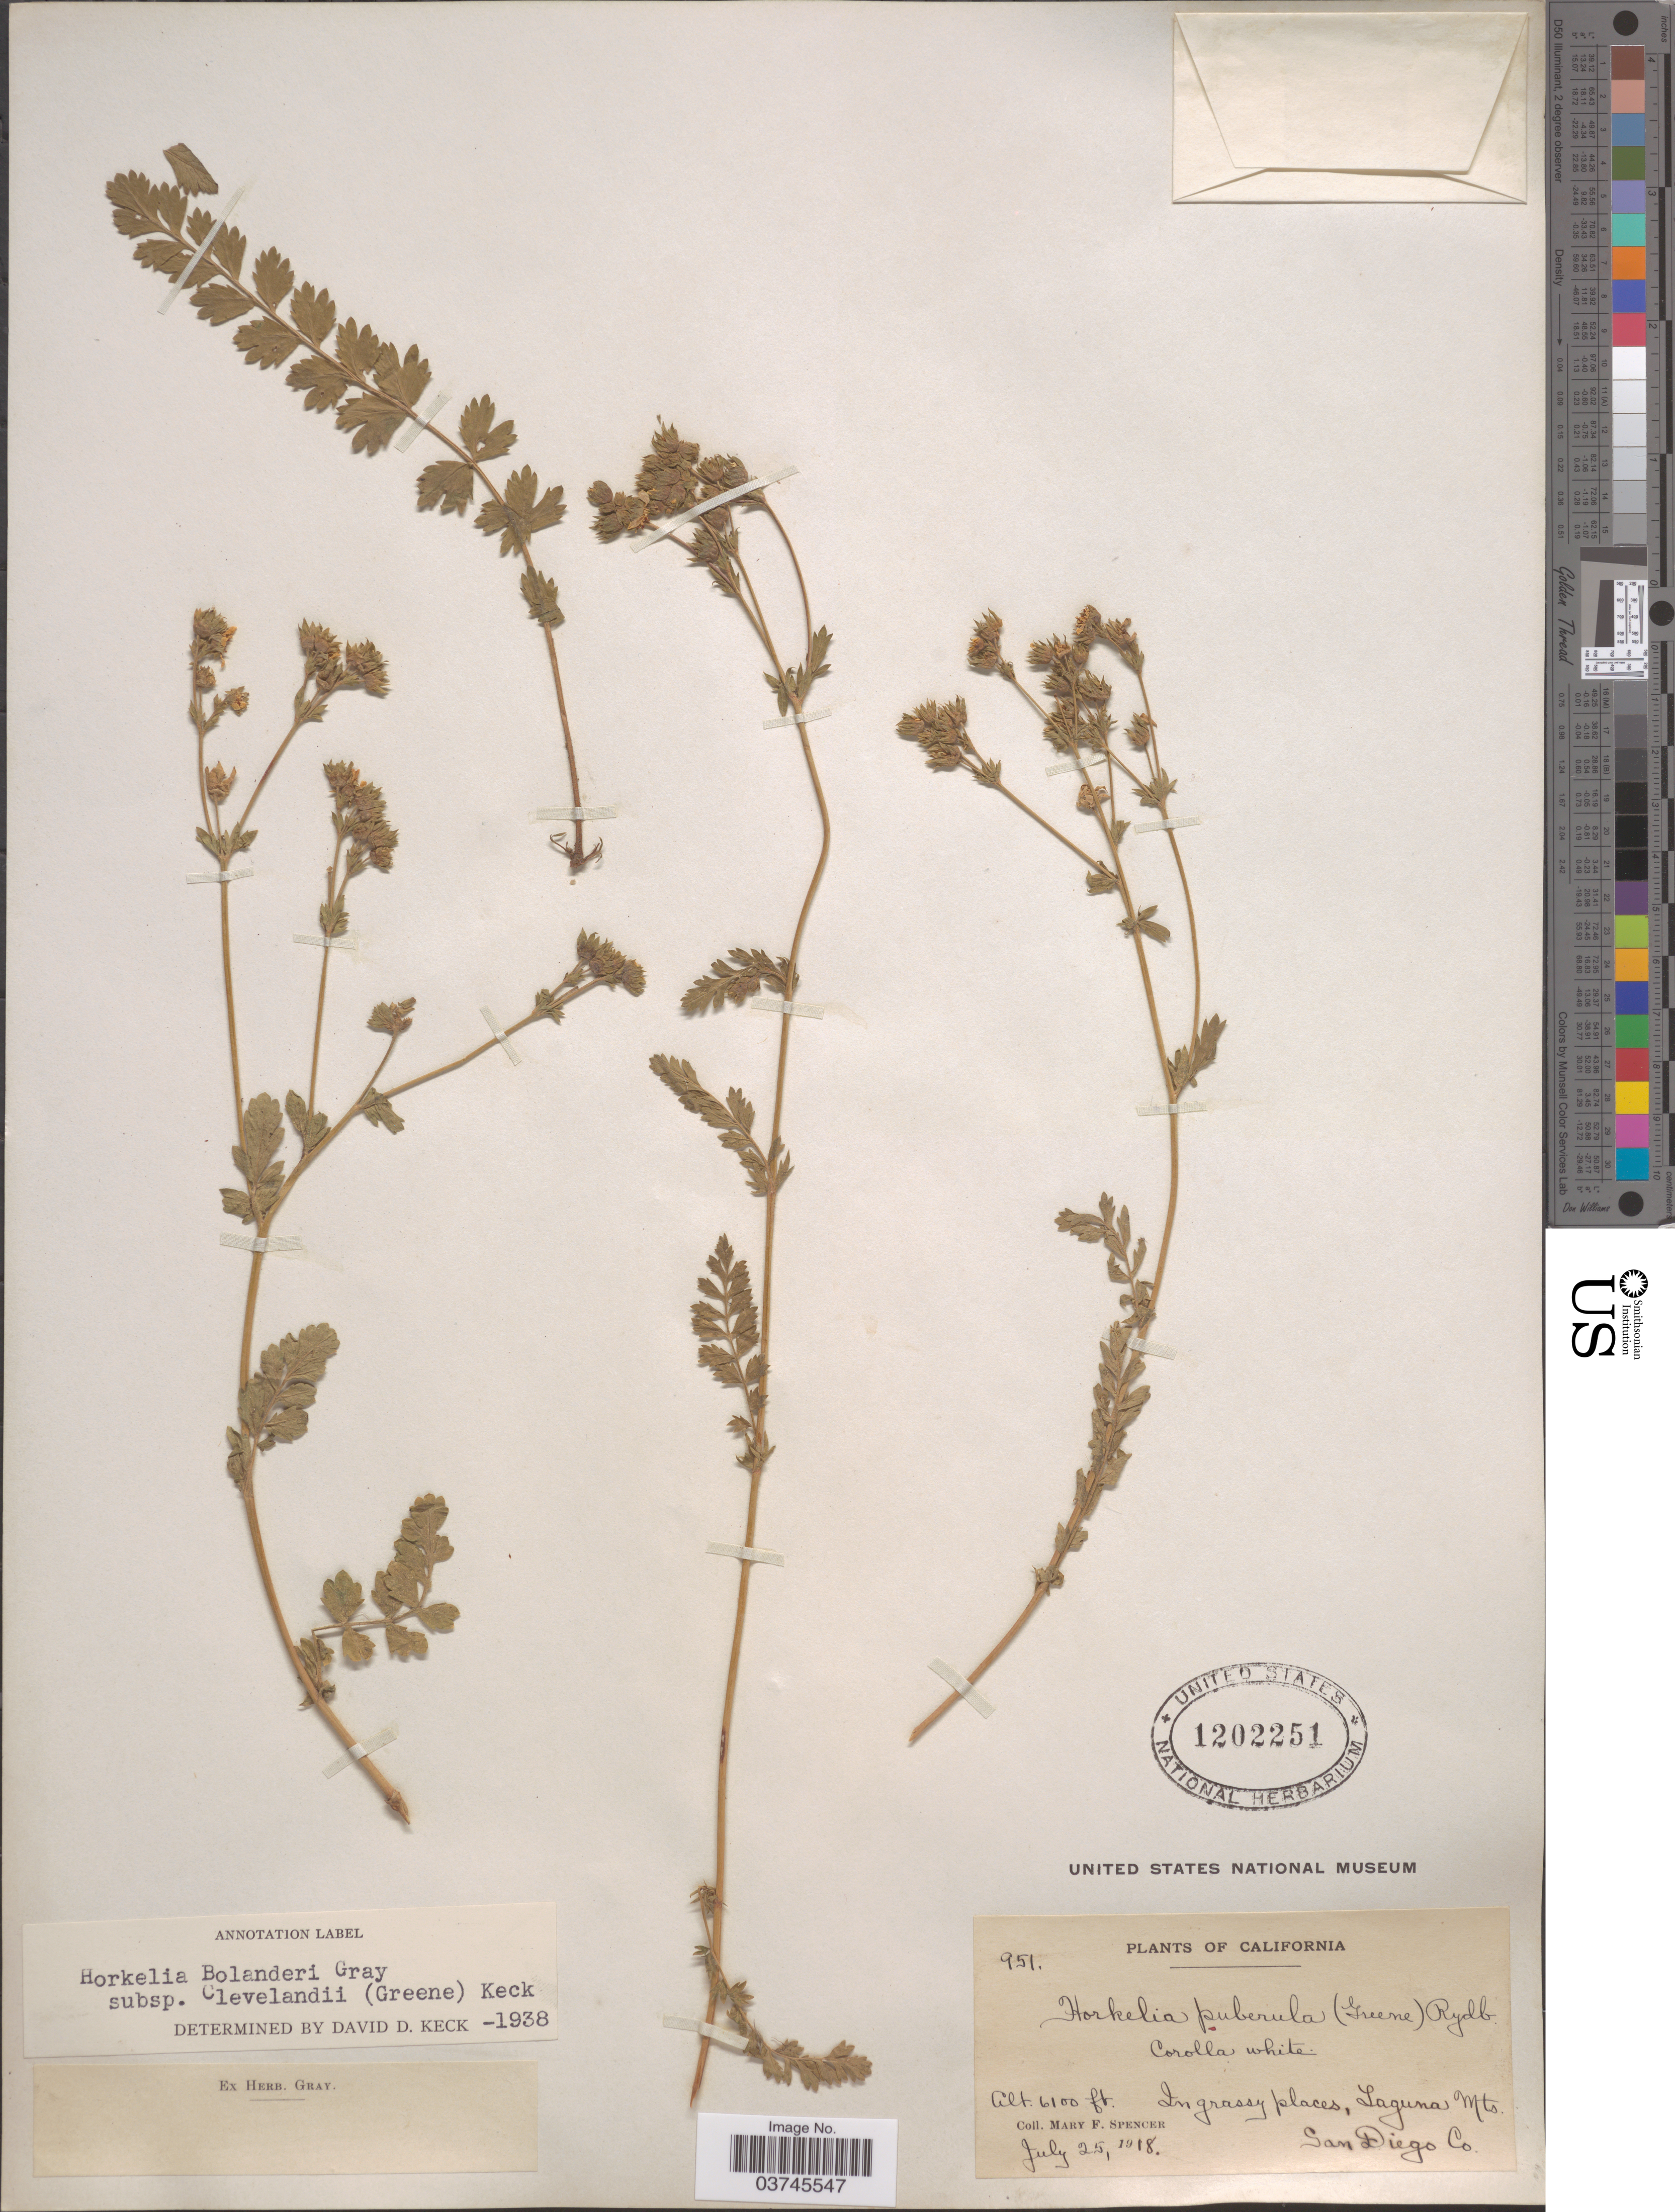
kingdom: Plantae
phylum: Tracheophyta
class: Magnoliopsida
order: Rosales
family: Rosaceae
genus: Potentilla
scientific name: Potentilla clevelandii var. clevelandii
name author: Greene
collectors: M. Spencer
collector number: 951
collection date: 1918-07-25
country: United States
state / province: California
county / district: San Diego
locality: Laguna Mts. San Diego Co.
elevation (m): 1859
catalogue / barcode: US 1202251